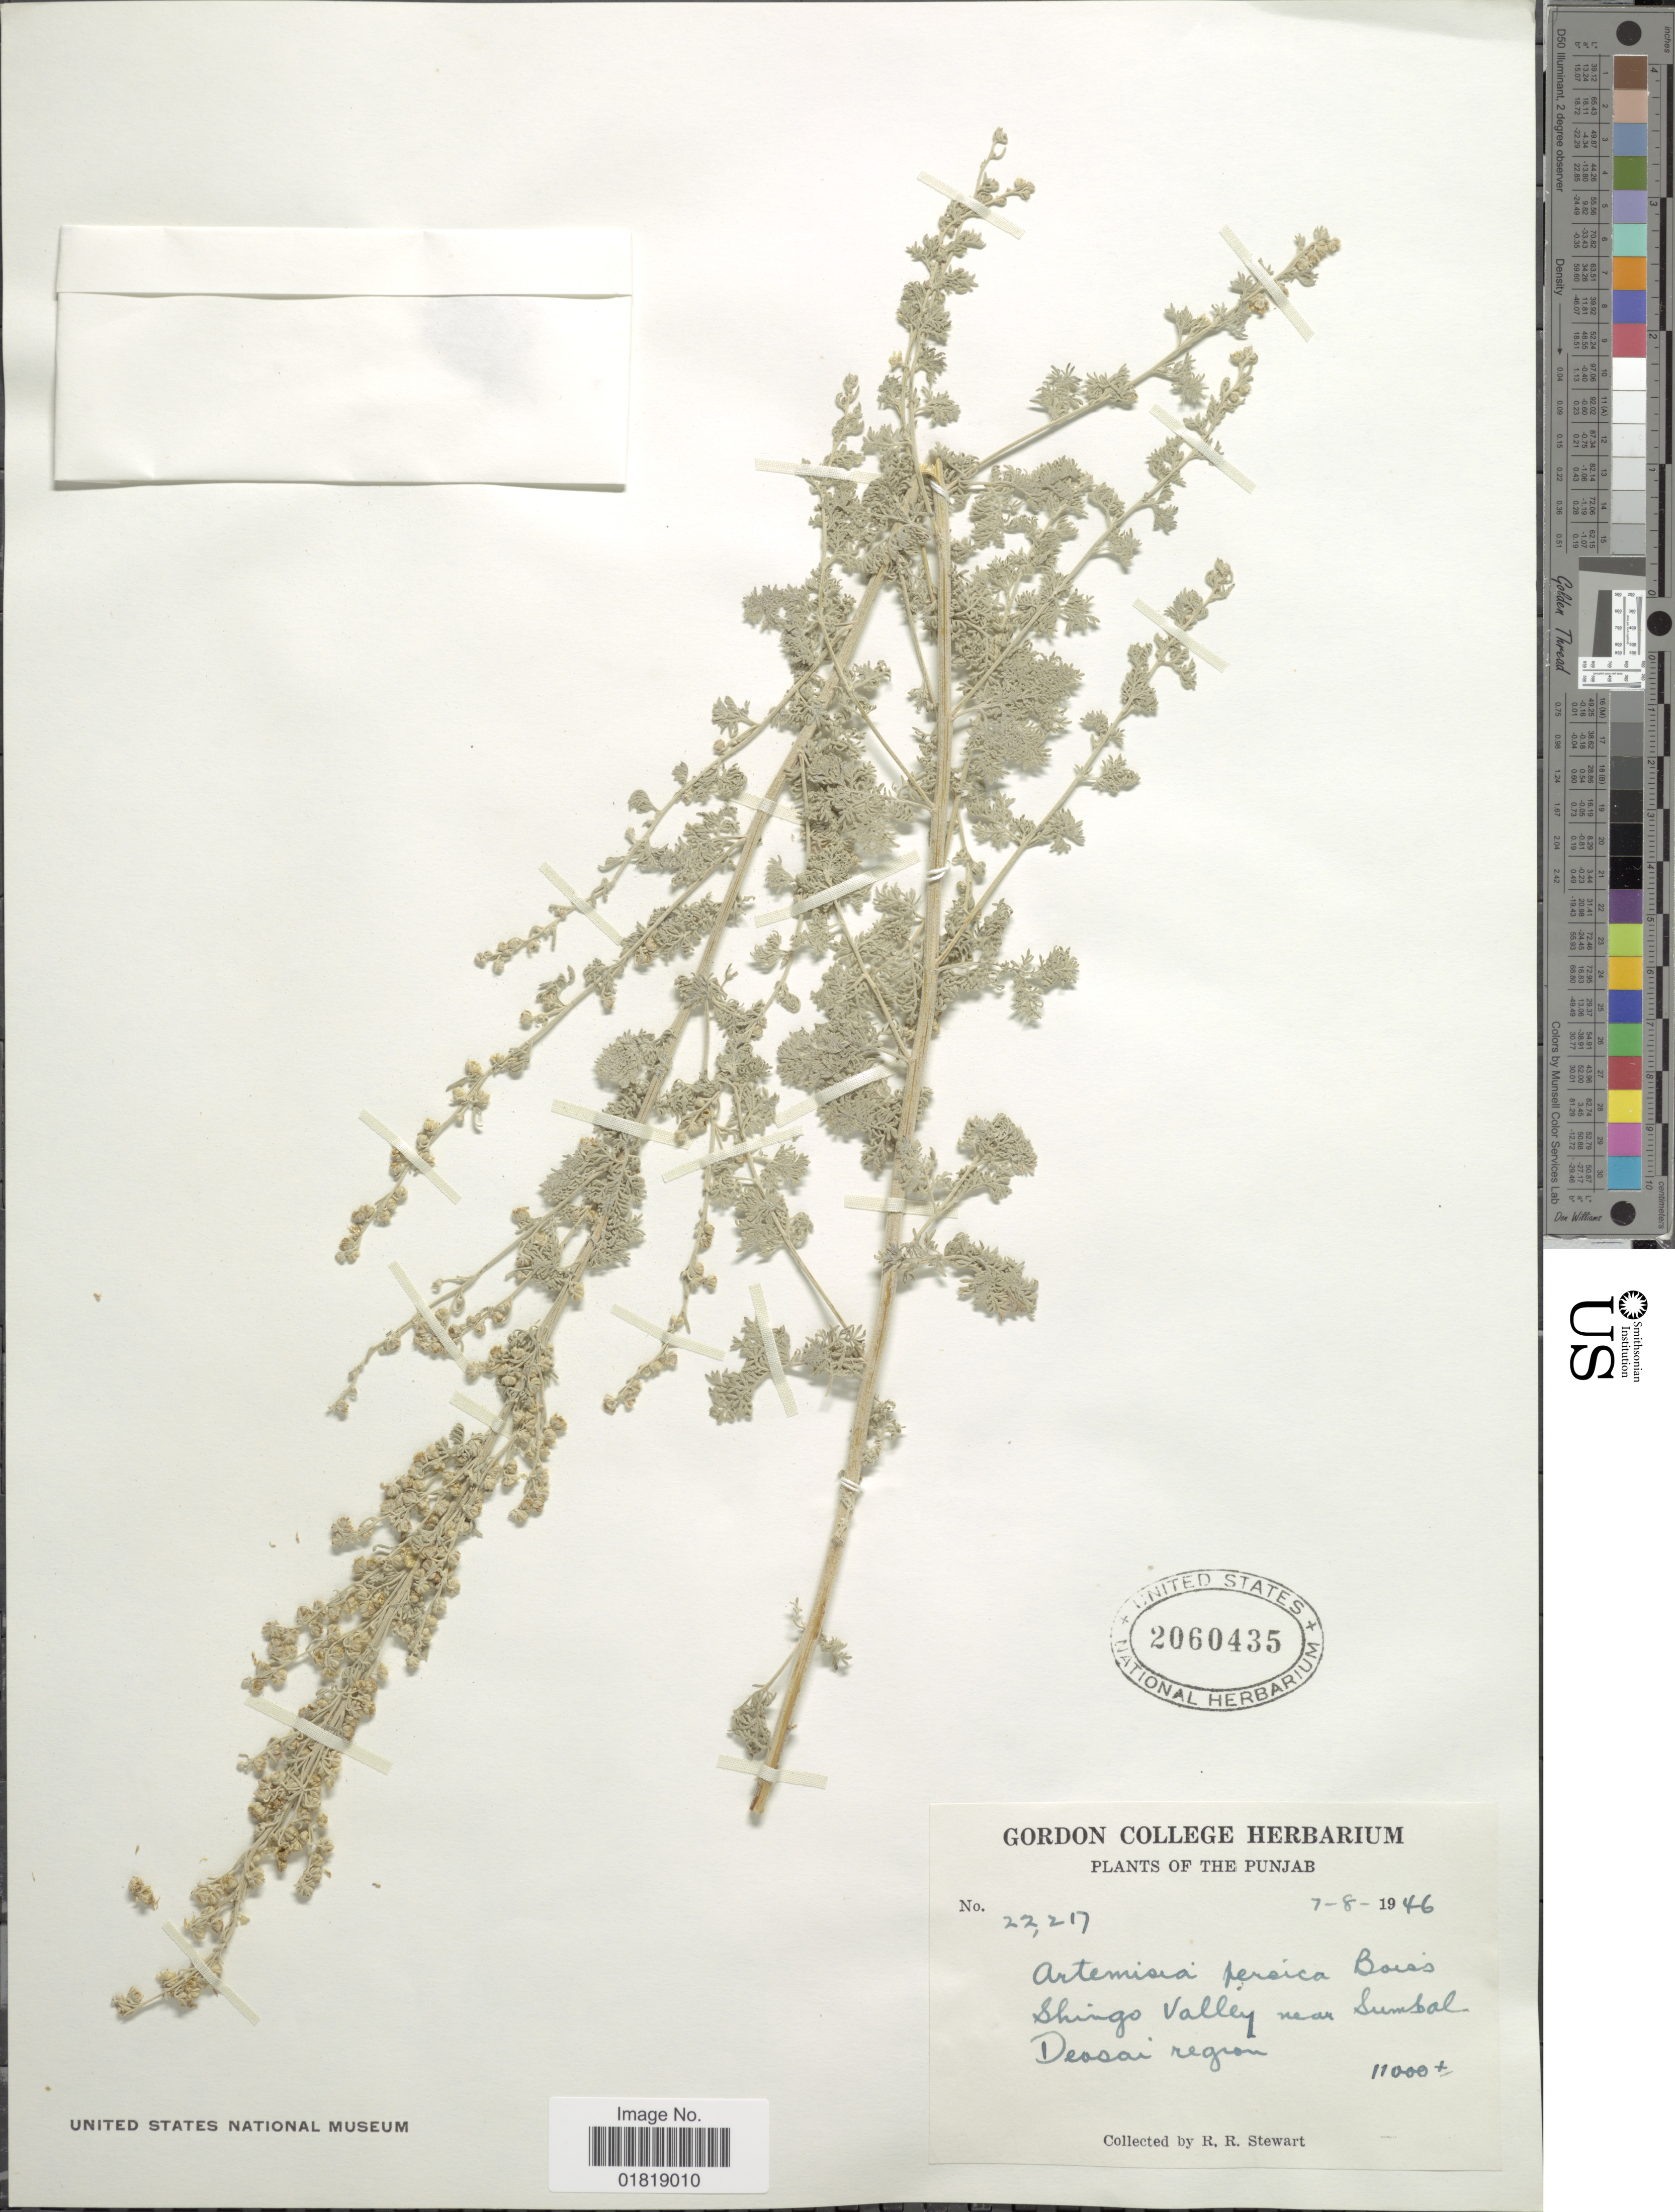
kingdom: Plantae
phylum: Tracheophyta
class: Magnoliopsida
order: Asterales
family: Asteraceae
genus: Artemisia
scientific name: Artemisia persica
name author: Boiss.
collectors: R. R. Stewart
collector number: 22217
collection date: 1946-07-08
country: India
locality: Shingo Valley near Sumbal, Deasai region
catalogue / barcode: US 2060435